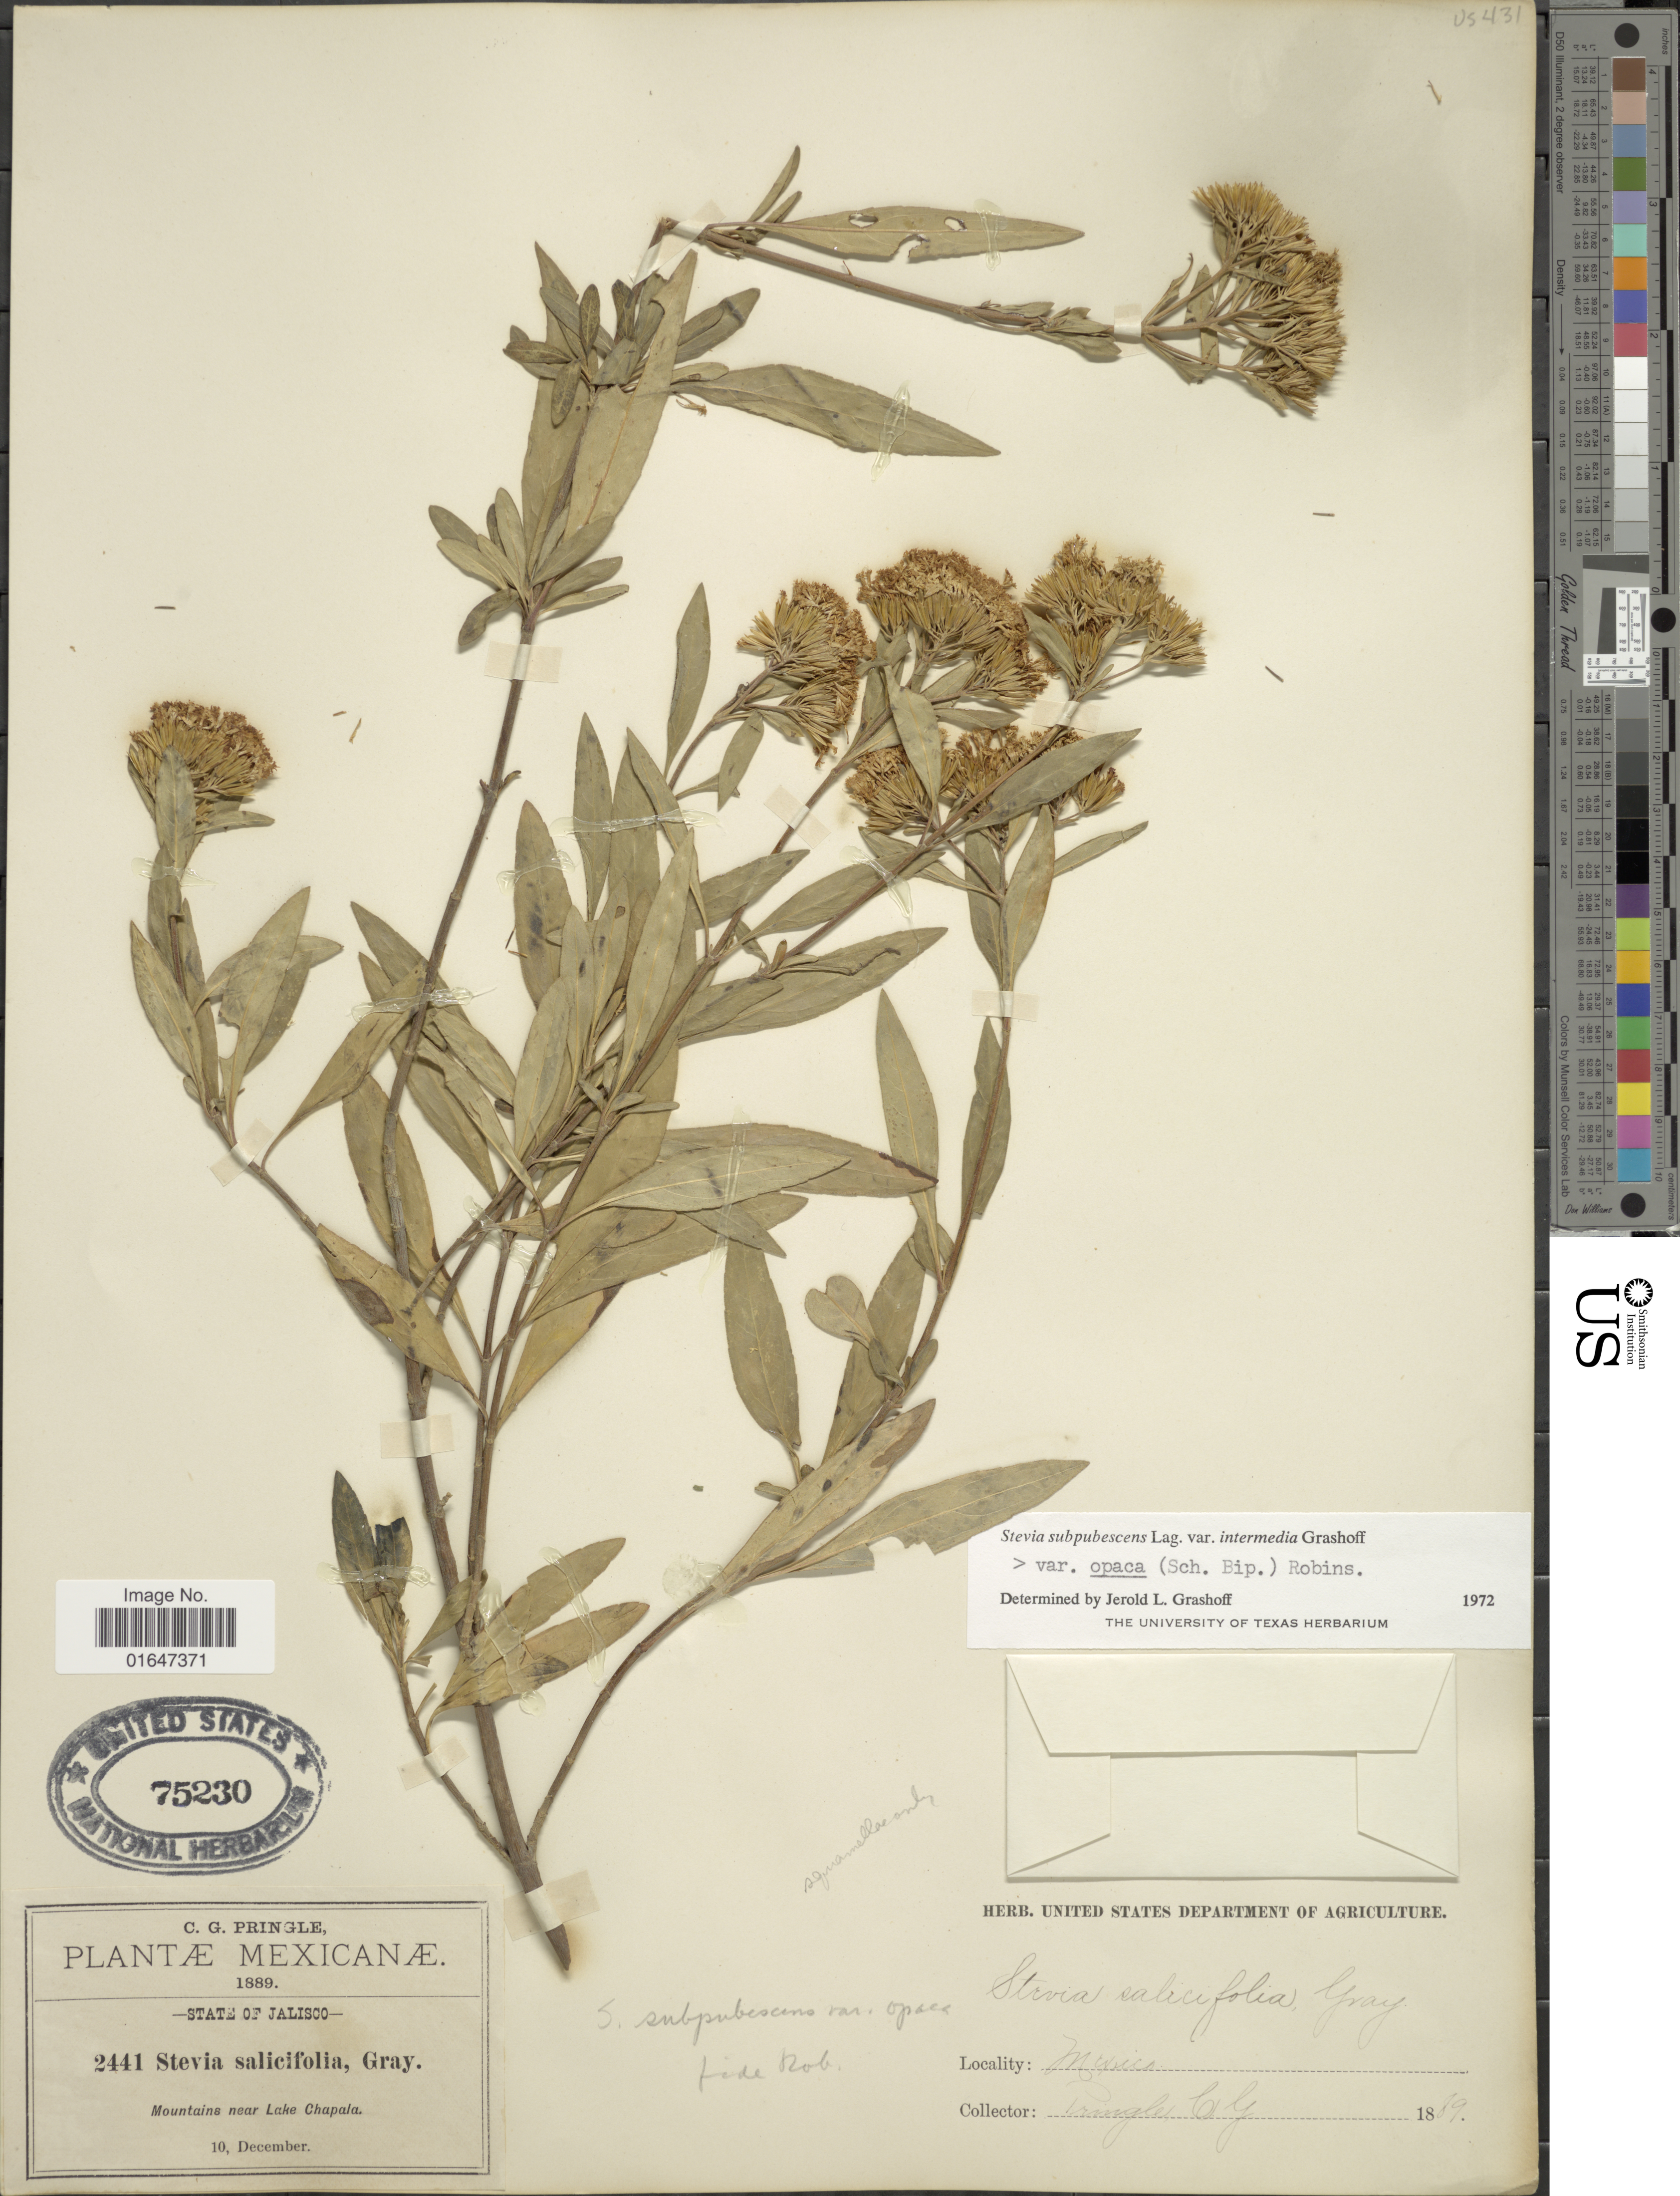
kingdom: Plantae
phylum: Tracheophyta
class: Magnoliopsida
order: Asterales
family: Asteraceae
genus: Stevia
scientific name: Stevia subpubescens var. intermedia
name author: Grashoff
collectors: C. G. Pringle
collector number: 2441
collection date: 1889-12-10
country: Mexico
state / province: Jalisco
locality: Mexicanae, mountains near Lake Chapala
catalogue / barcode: US 75230